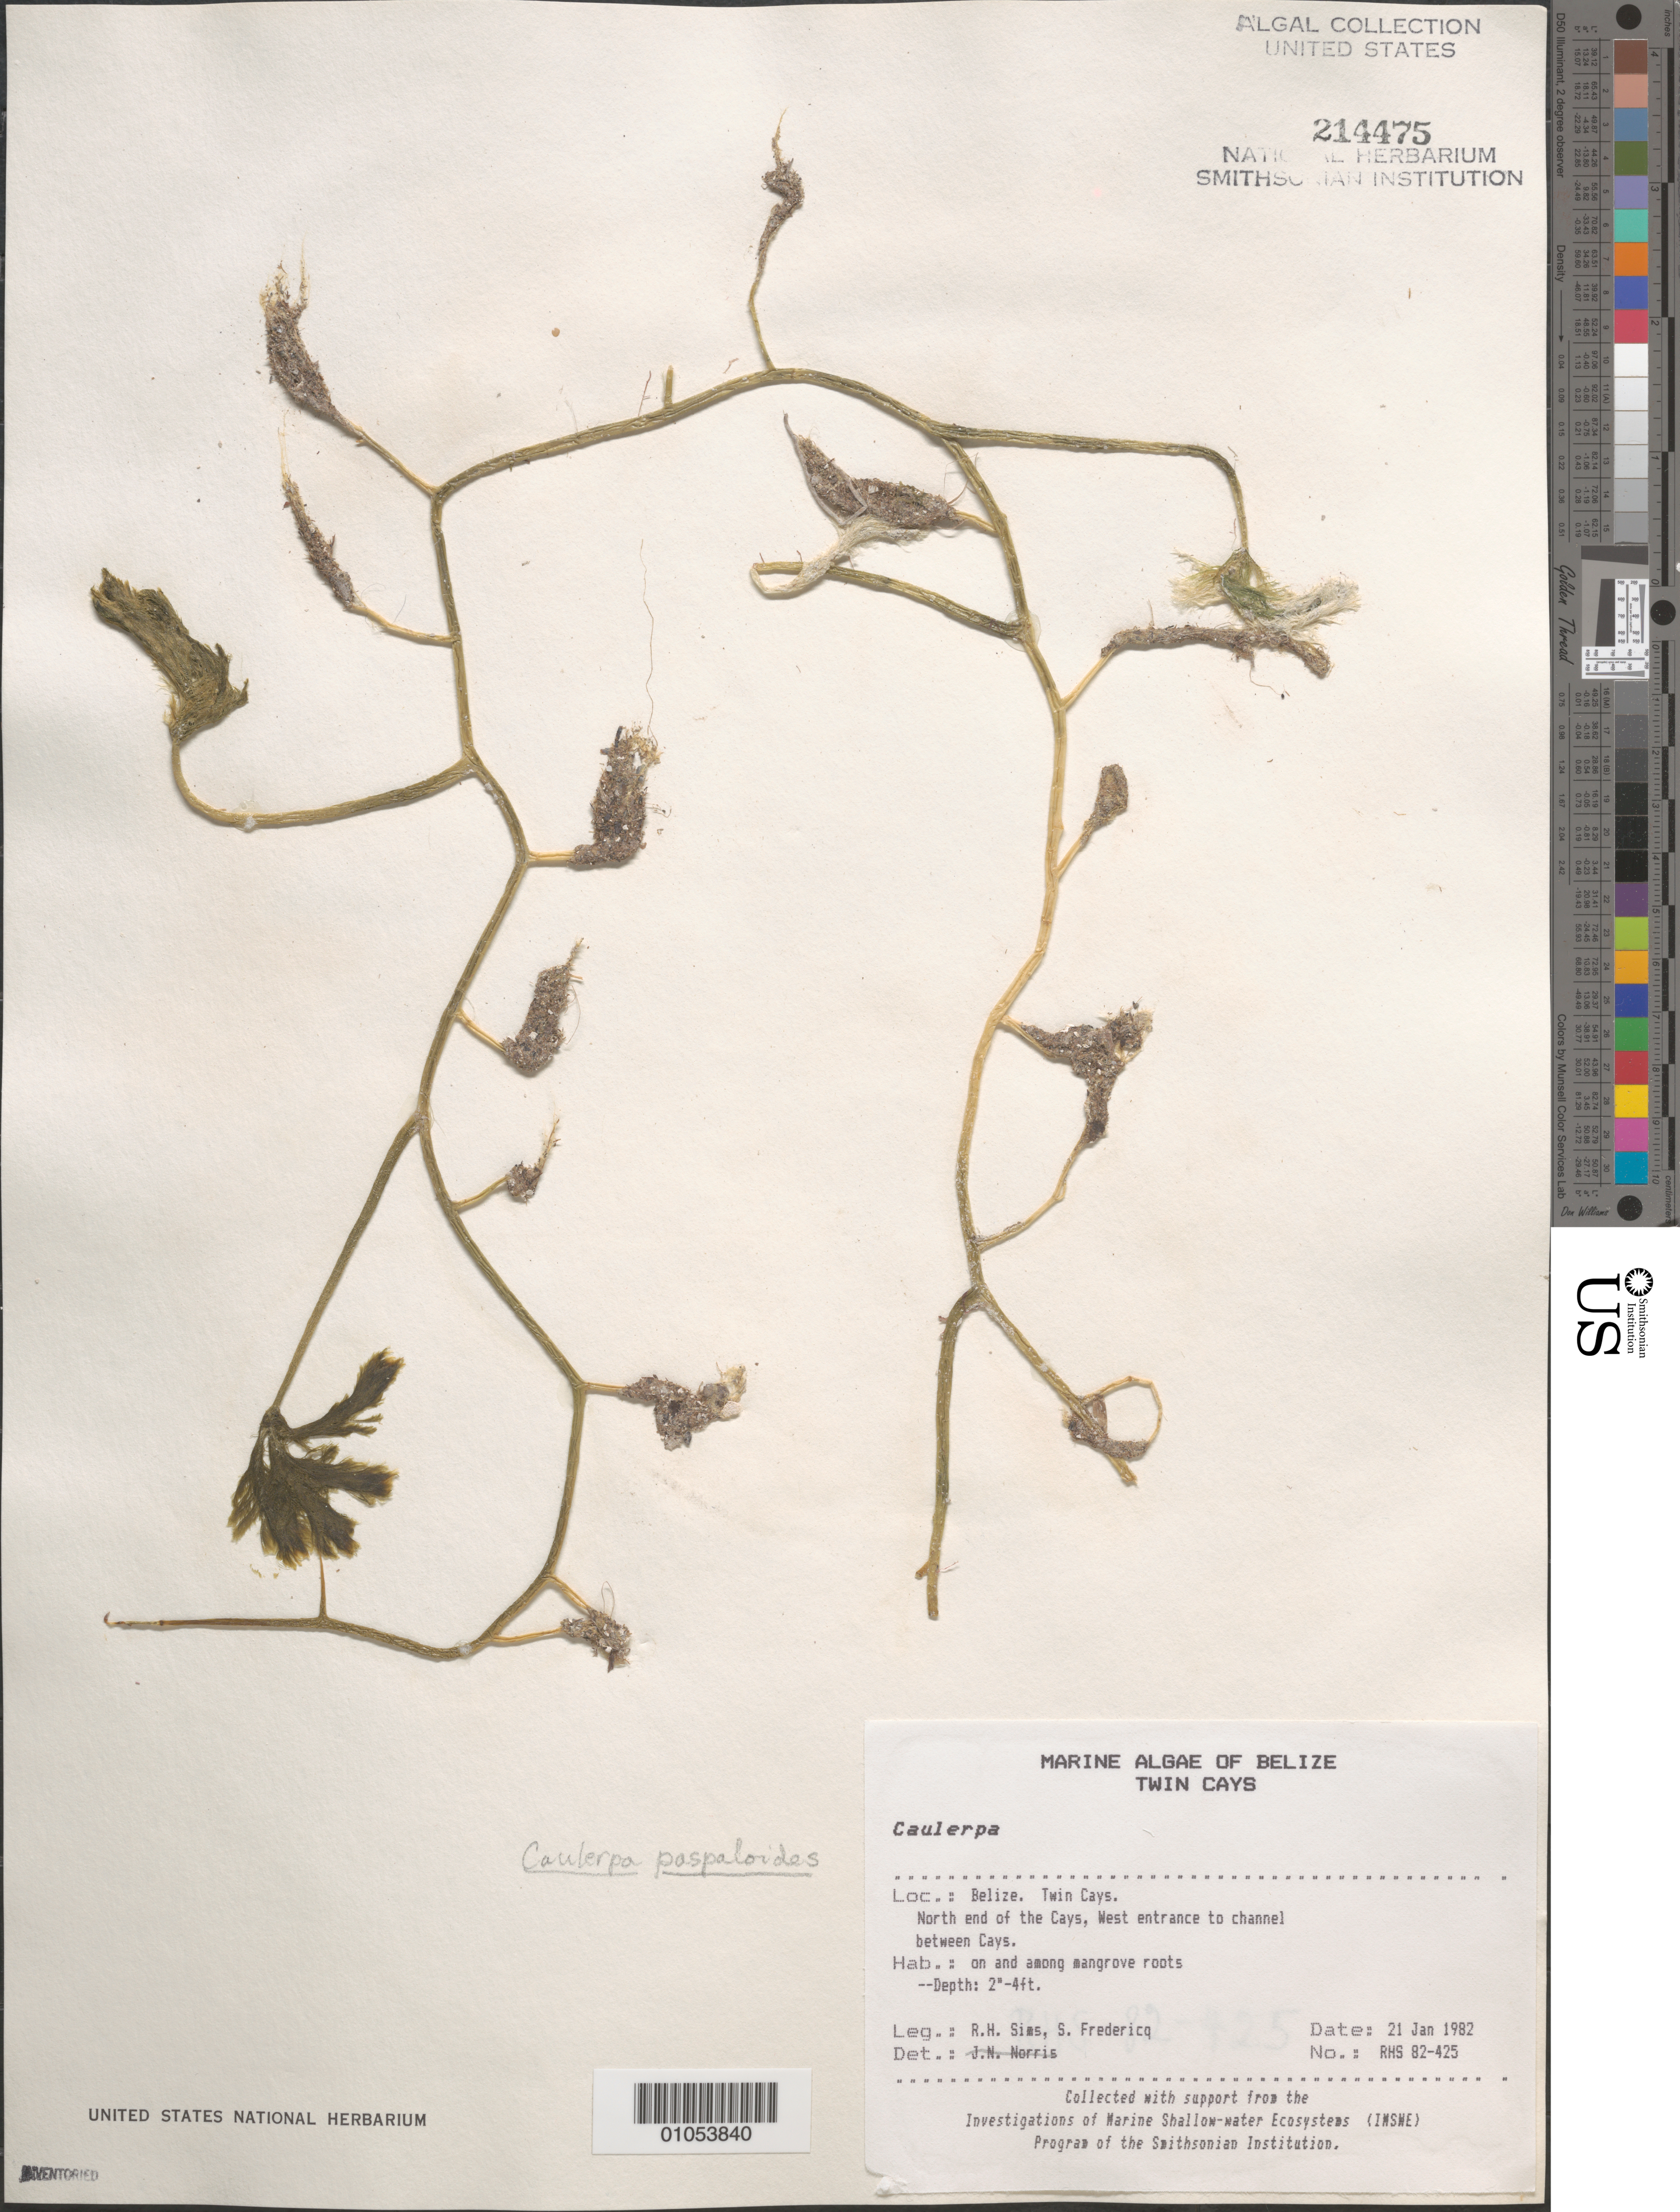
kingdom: Plantae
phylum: Chlorophyta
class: Ulvophyceae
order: Bryopsidales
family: Caulerpaceae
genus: Caulerpa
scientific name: Caulerpa paspaloides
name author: (Bory) Grev.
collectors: R. H. Sims & S. Fredericq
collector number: RHS 82-425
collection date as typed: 21 Jan 1982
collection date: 1982-01-21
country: Belize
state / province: Stann Creek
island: Twin Cays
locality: North end of the cays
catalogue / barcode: US 214475